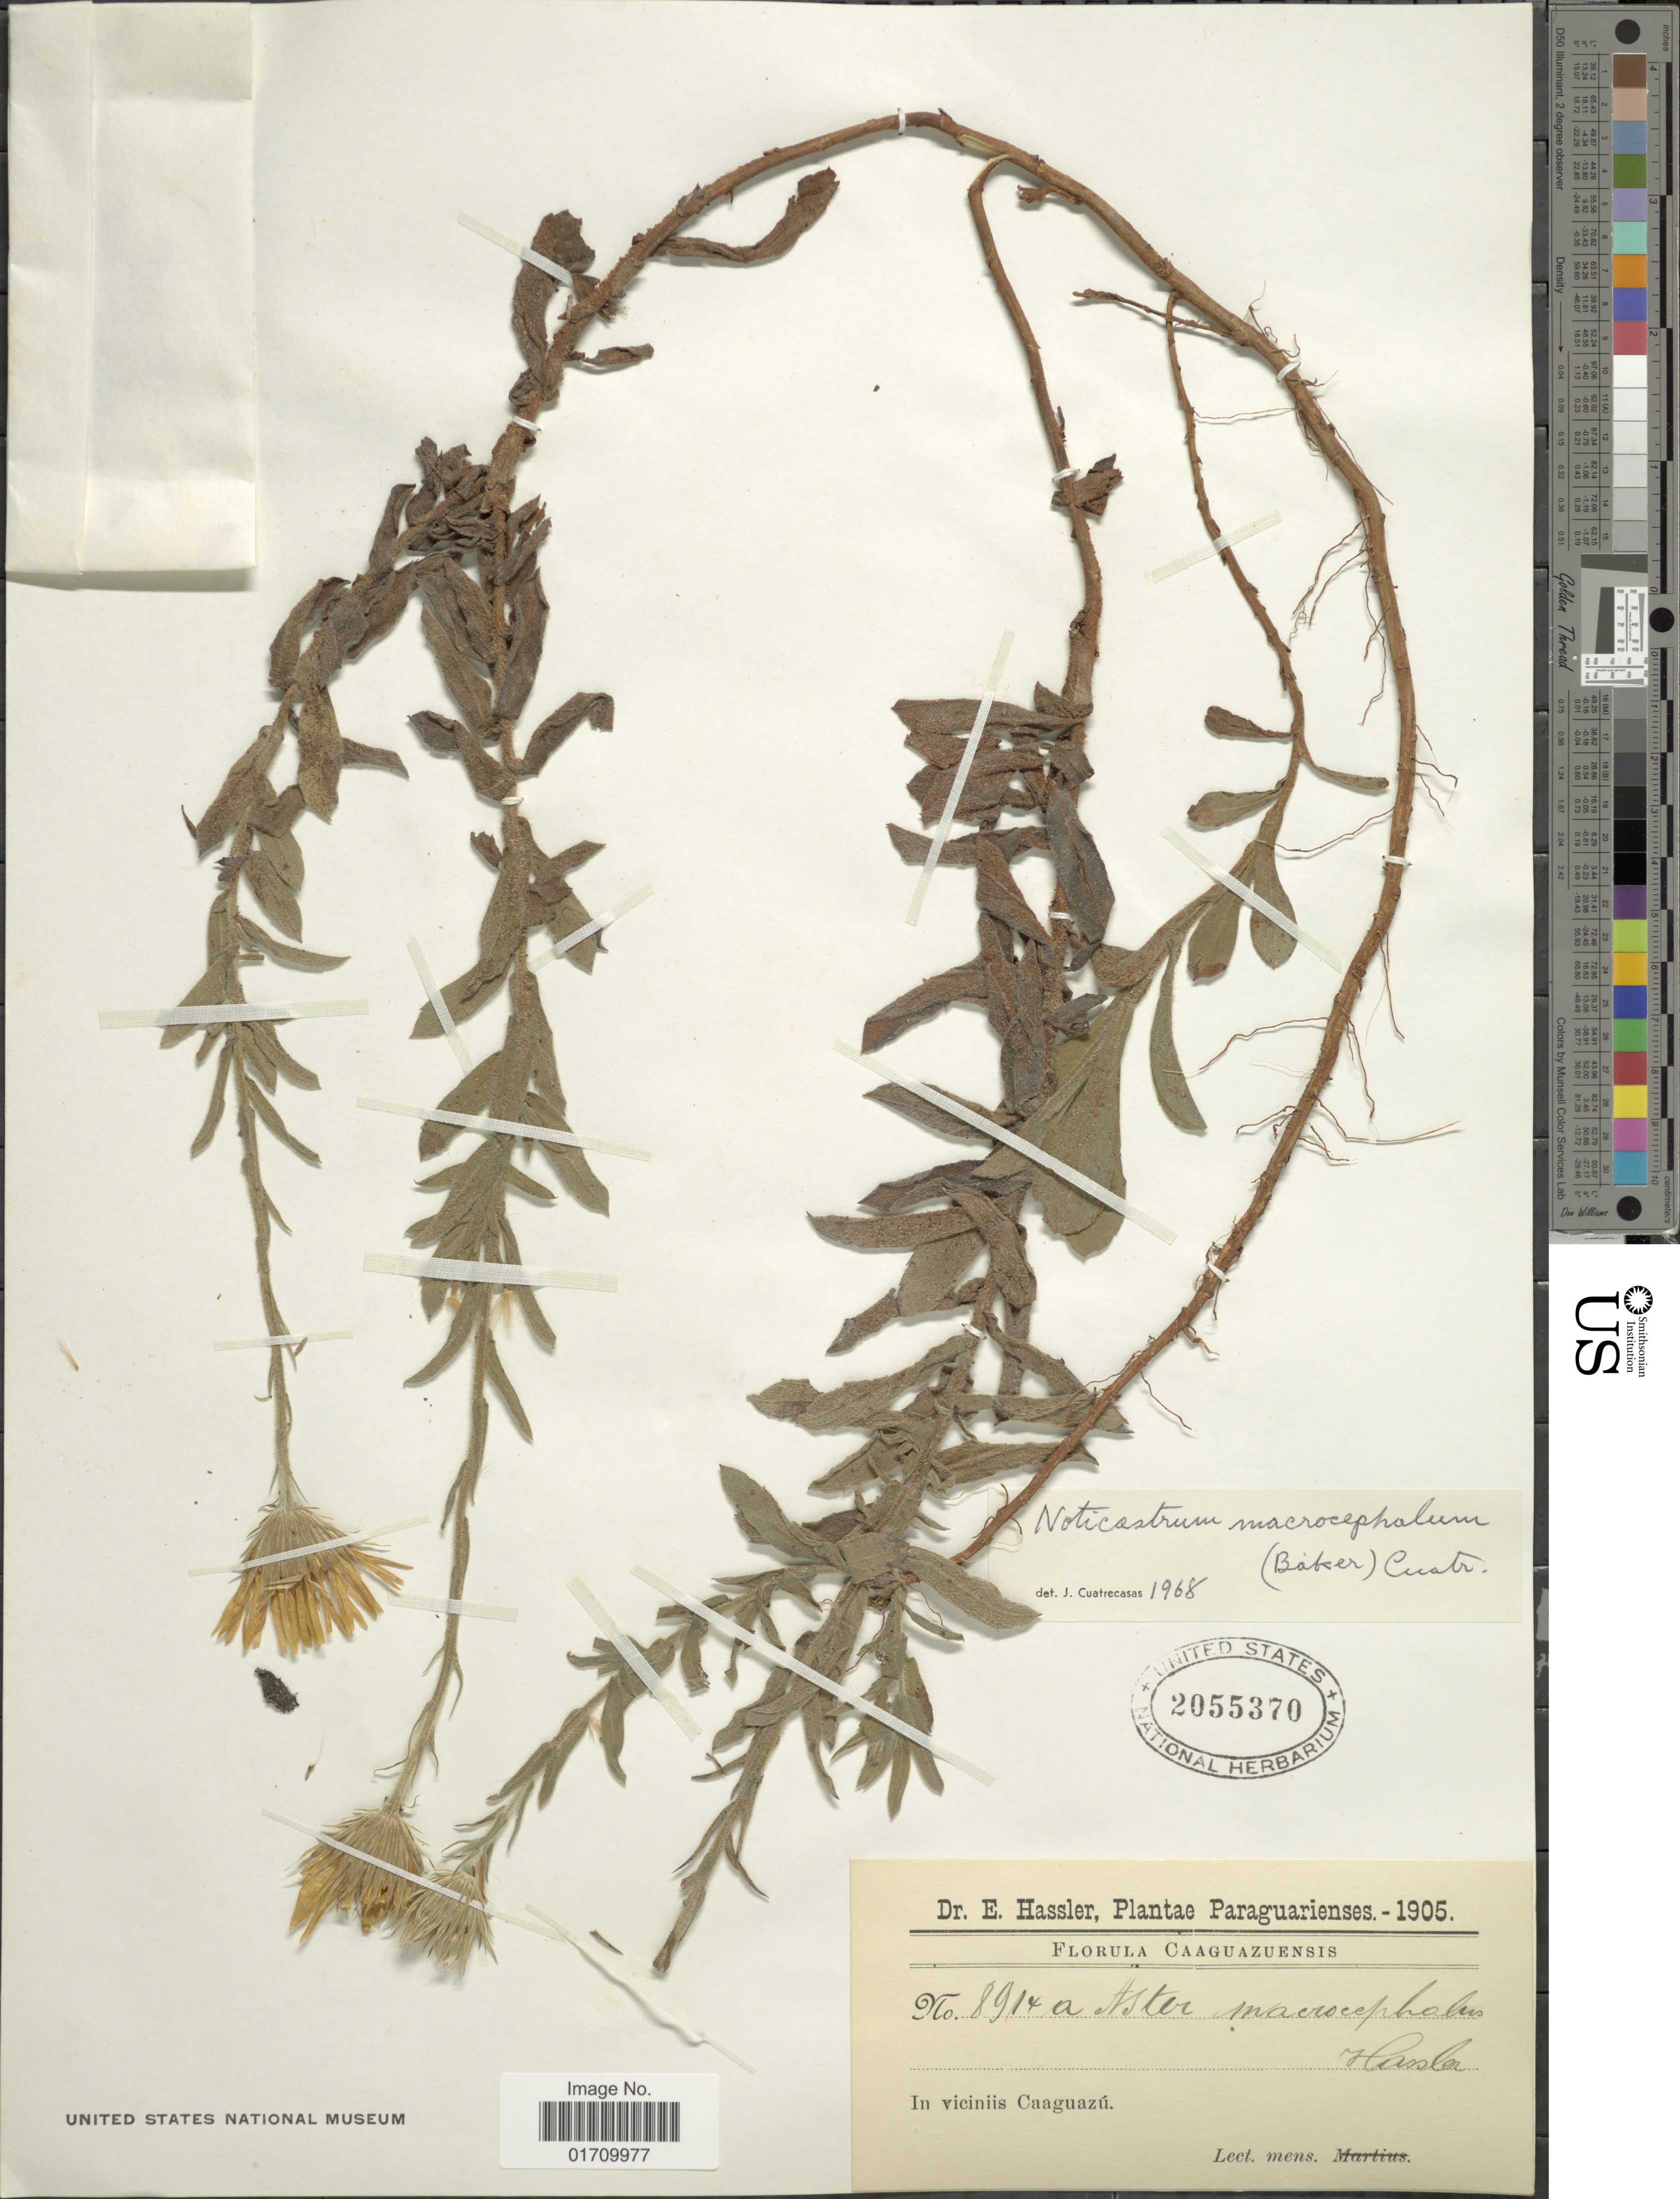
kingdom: Plantae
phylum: Tracheophyta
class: Magnoliopsida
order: Asterales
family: Asteraceae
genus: Noticastrum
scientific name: Noticastrum macrocephalum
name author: (Baker) Cuatrec.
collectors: E. Hassler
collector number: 891a*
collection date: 1905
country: Paraguay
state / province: Caaguazu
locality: Paraguarienses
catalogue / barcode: US 2055370